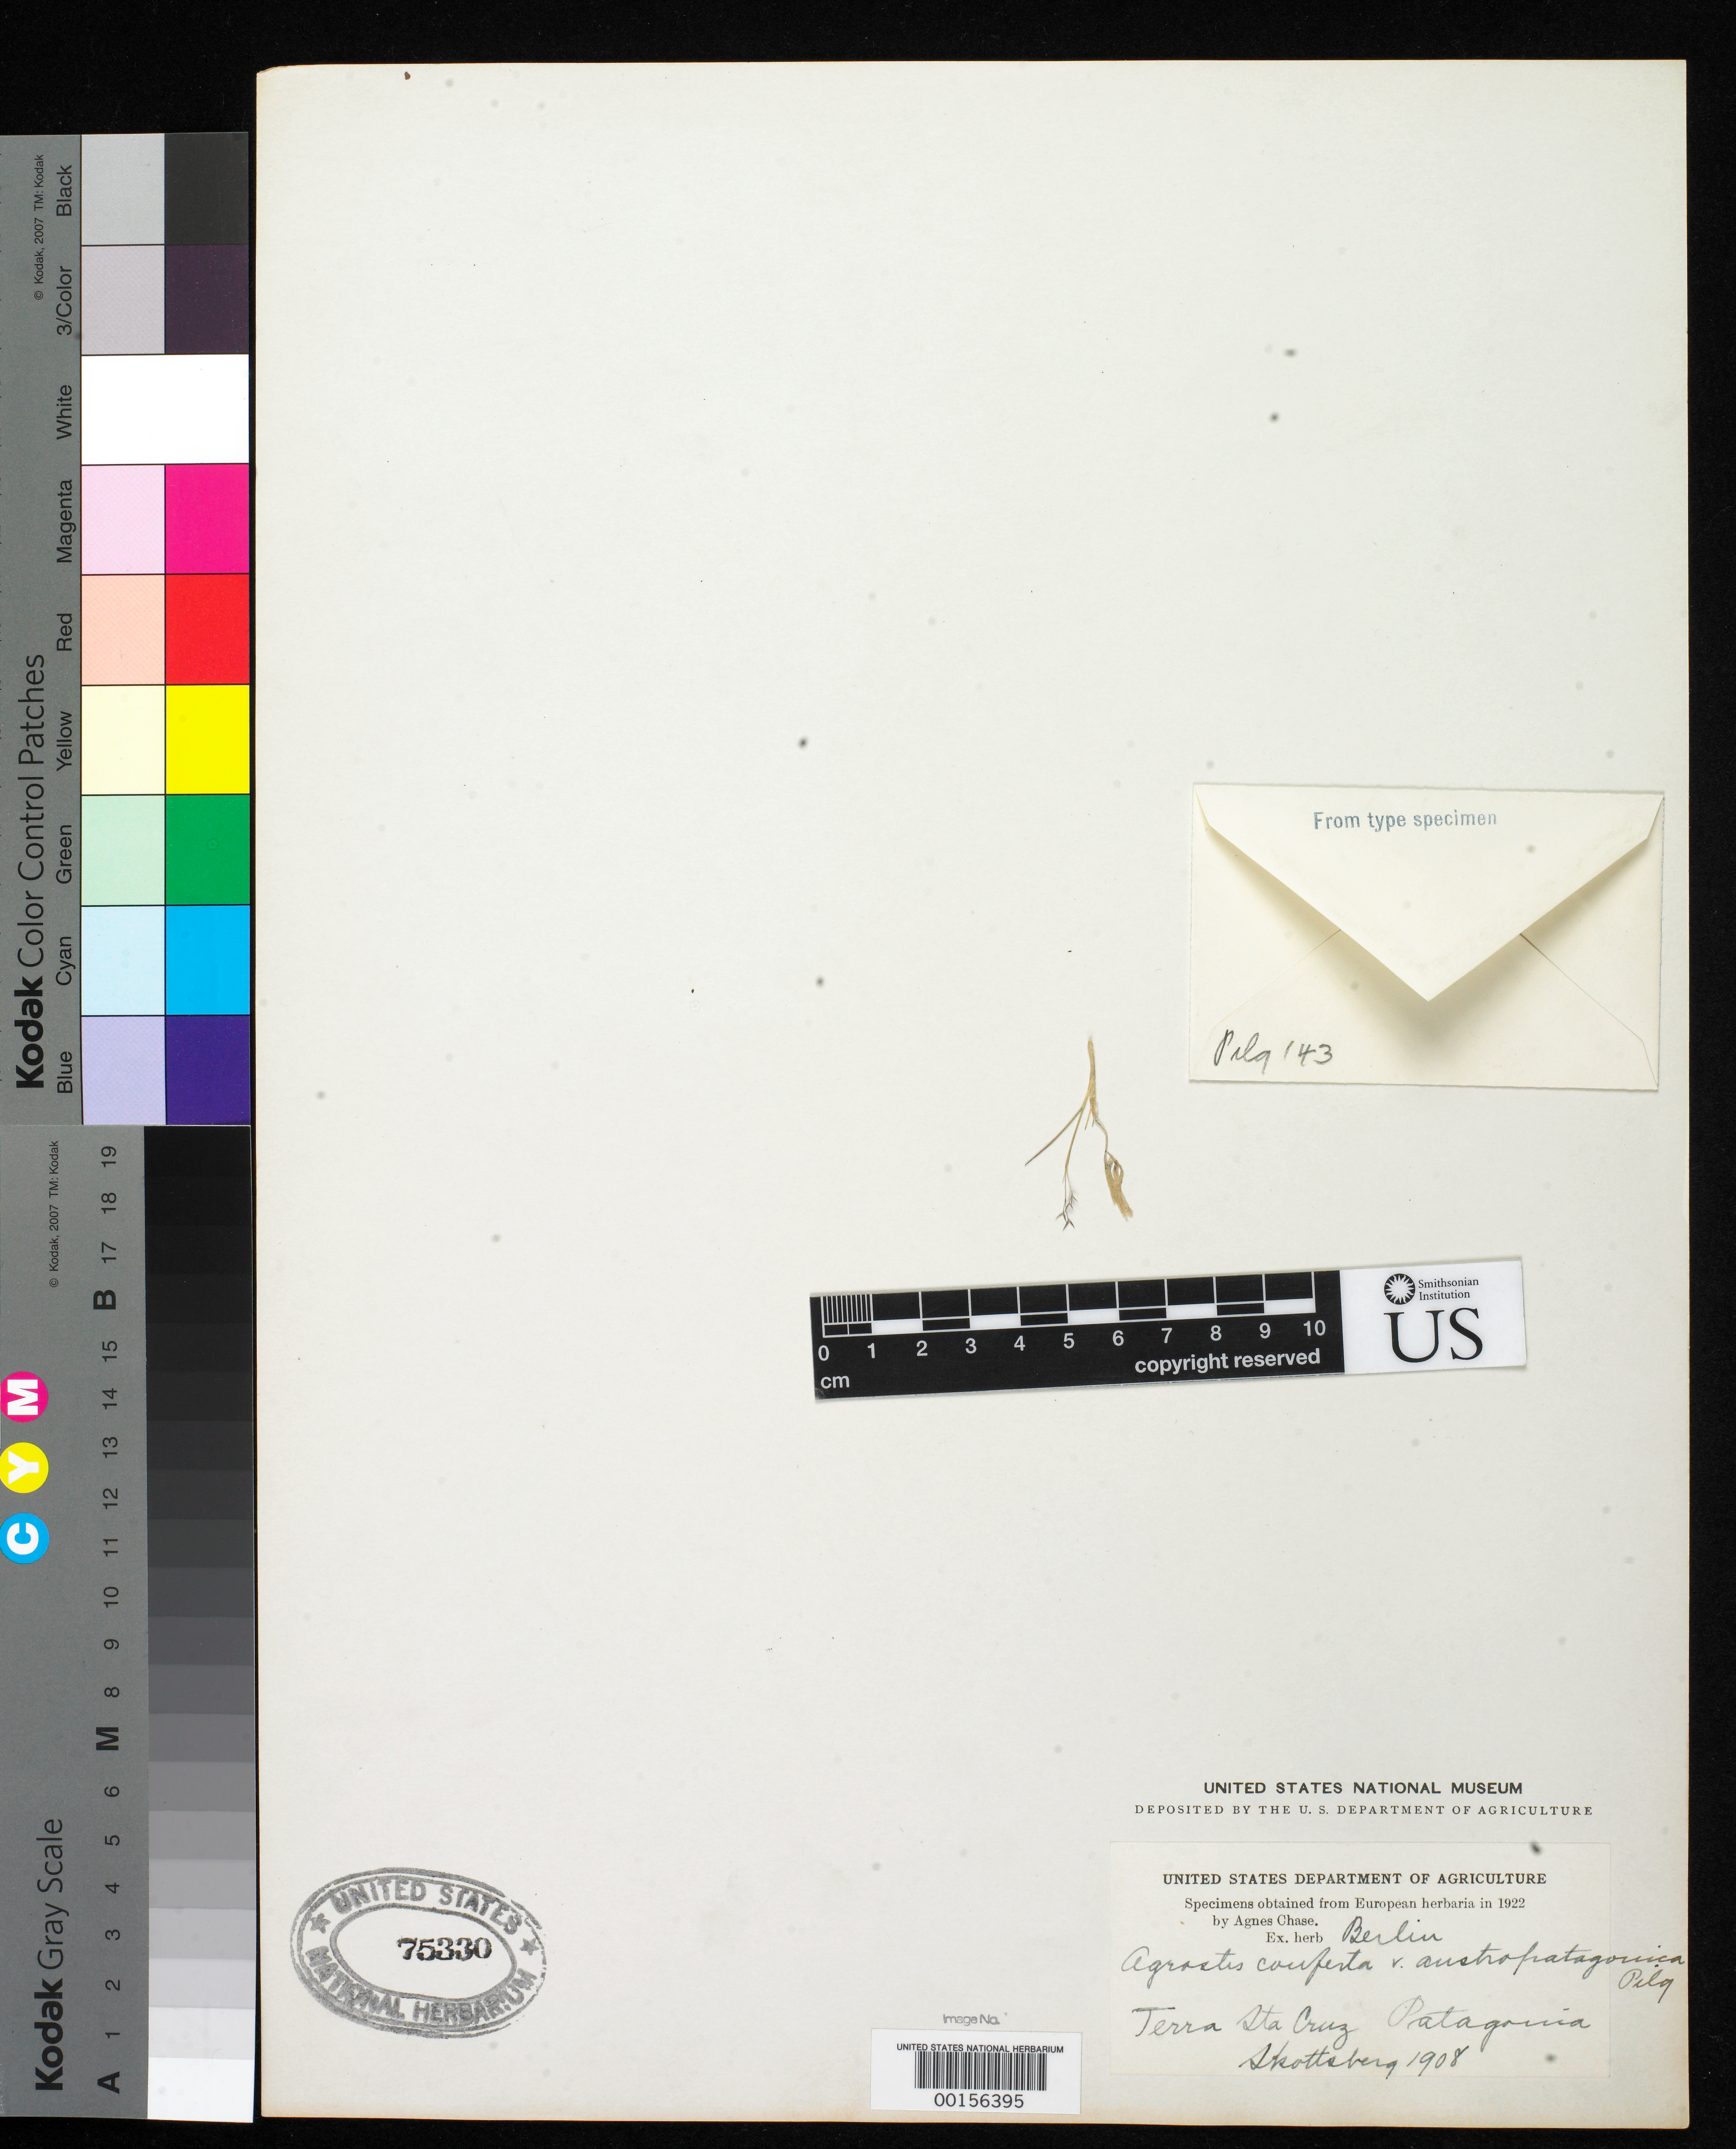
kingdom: Plantae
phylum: Tracheophyta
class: Liliopsida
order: Poales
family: Poaceae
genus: Agrostis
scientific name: Agrostis conferta var. austro-patagonica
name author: Pilg.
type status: Type Fragment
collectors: I. Skottsberg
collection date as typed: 1908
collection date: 1908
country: Argentina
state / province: Santa Cruz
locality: Terra Santa Cruz.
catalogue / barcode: US 75330